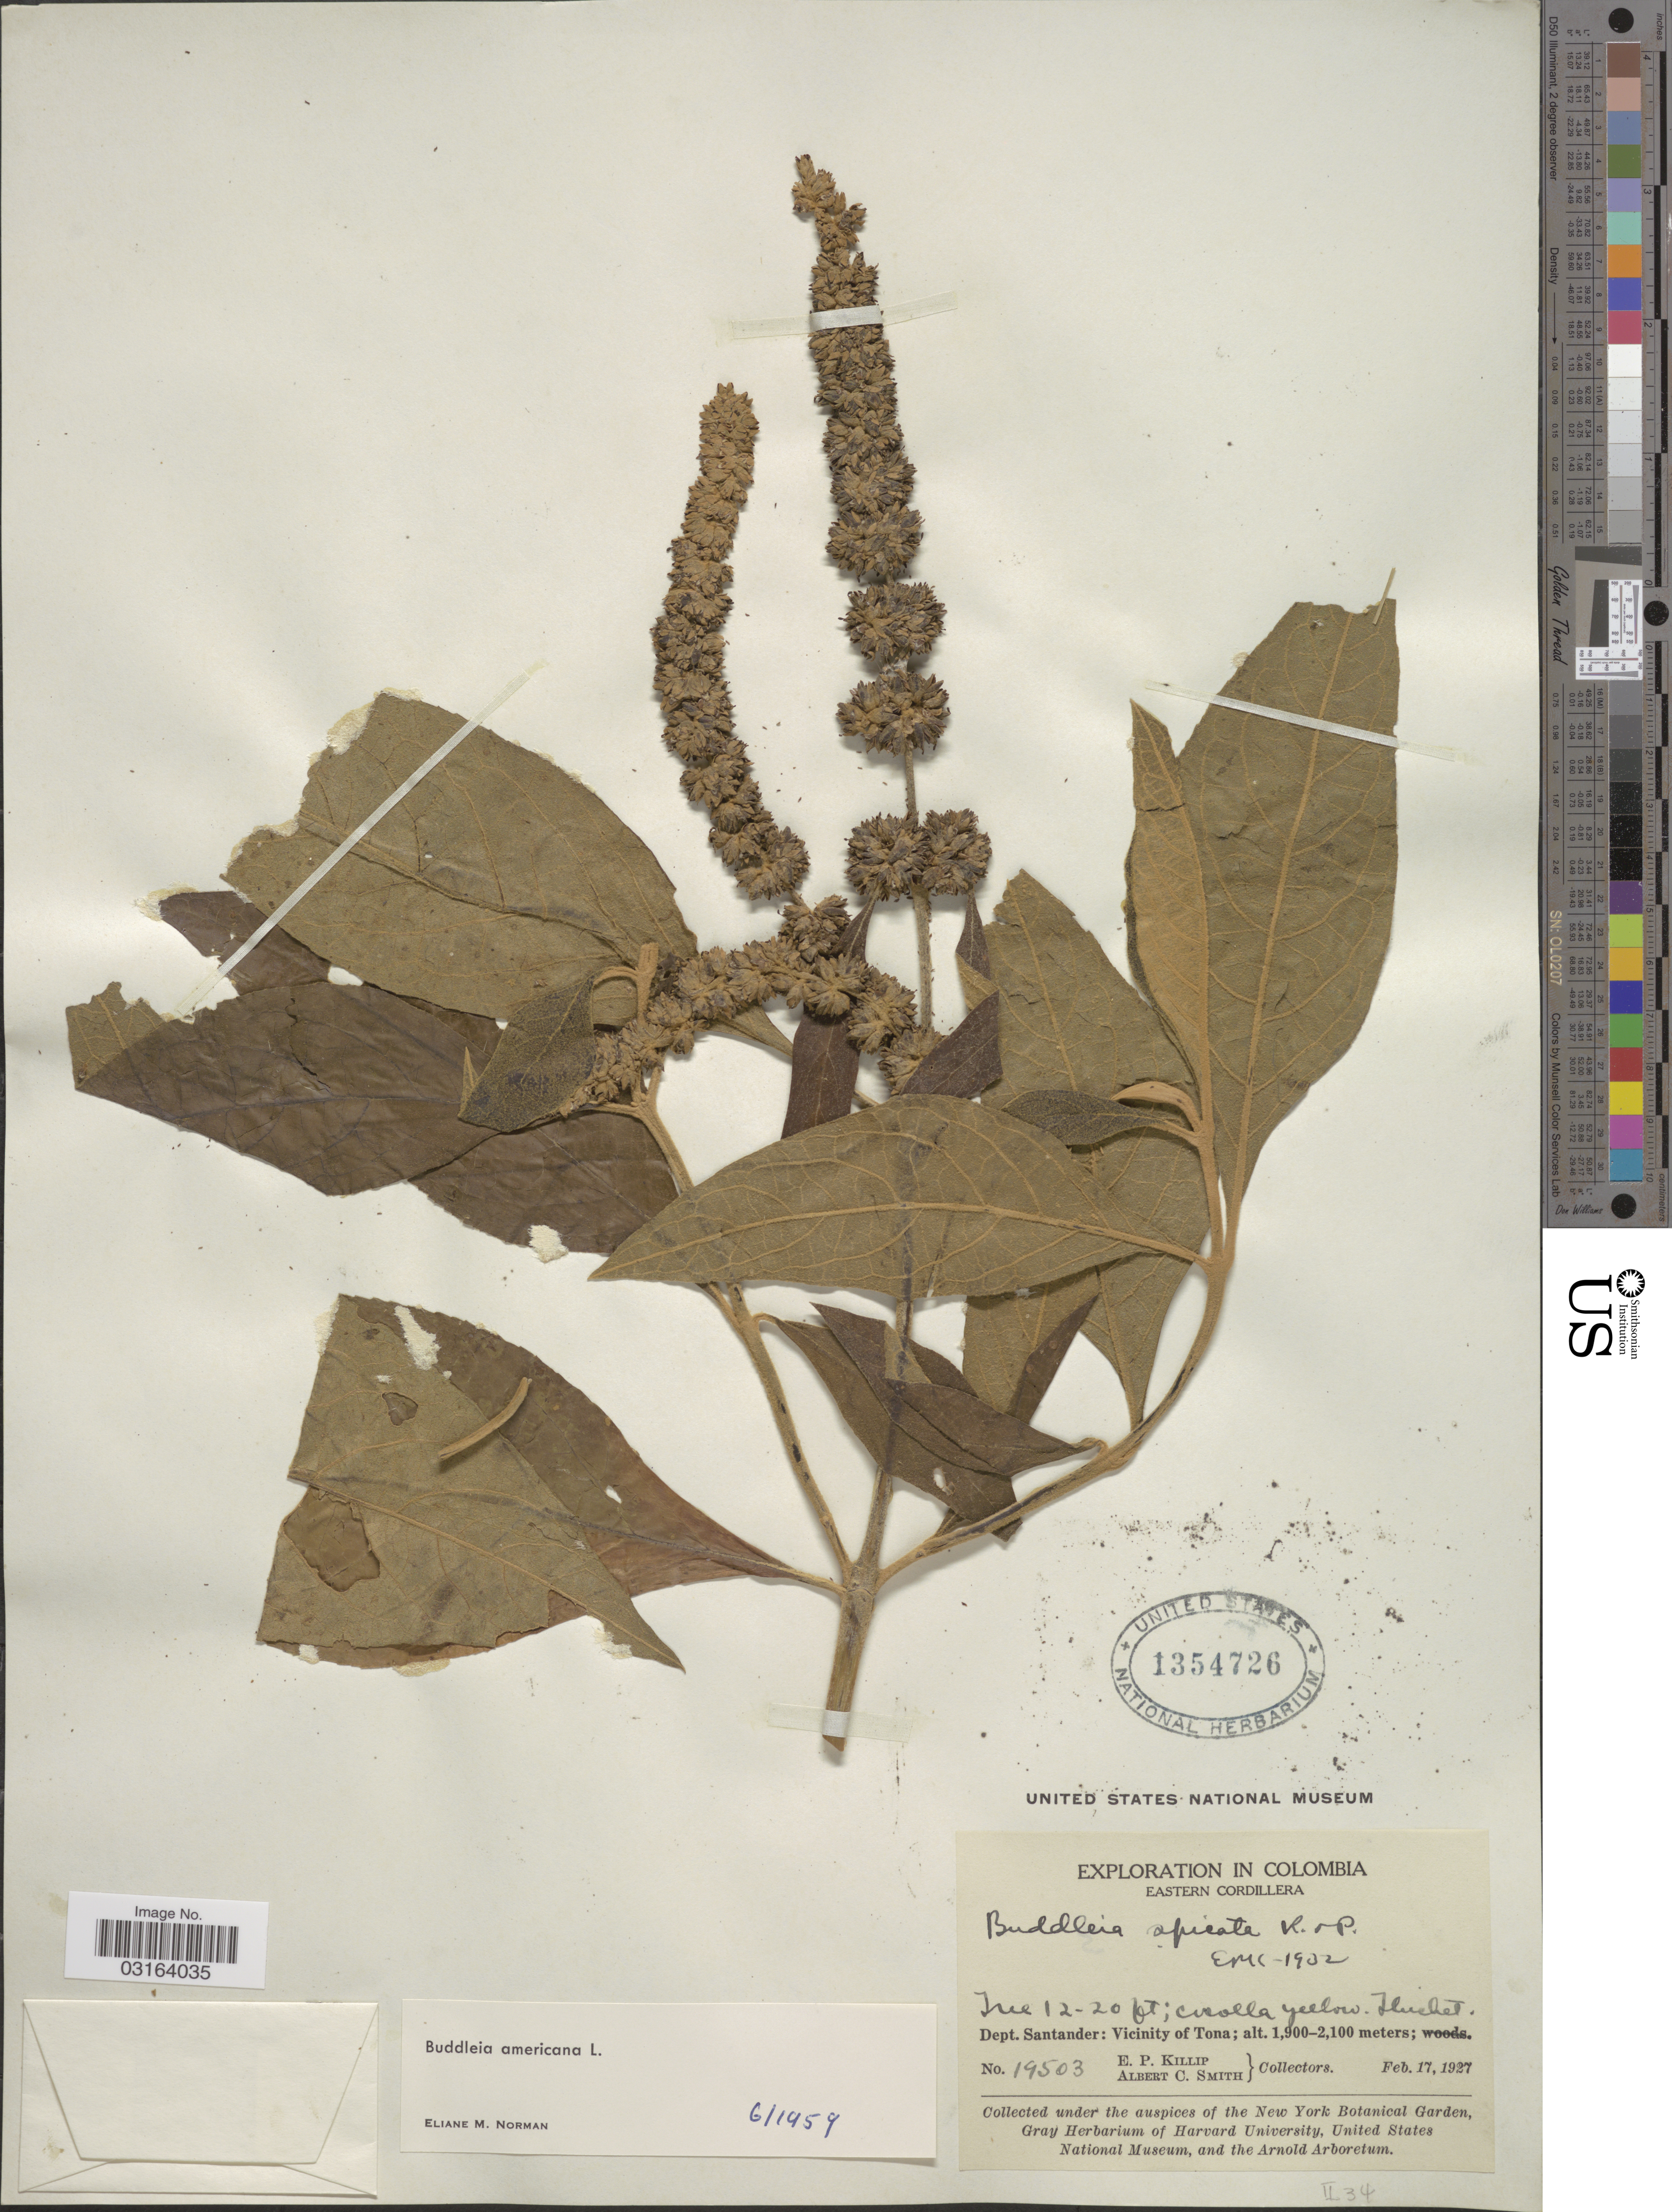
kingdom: Plantae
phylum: Tracheophyta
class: Magnoliopsida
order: Lamiales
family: Scrophulariaceae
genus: Buddleja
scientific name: Buddleja americana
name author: L.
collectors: E. P. Killip & A. C. Smith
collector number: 19503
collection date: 1927-02-17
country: Colombia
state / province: Santander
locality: Eastern Cordillera, Dept. Santander: Vicinity of Tona.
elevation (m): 1900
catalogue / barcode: US 1354726